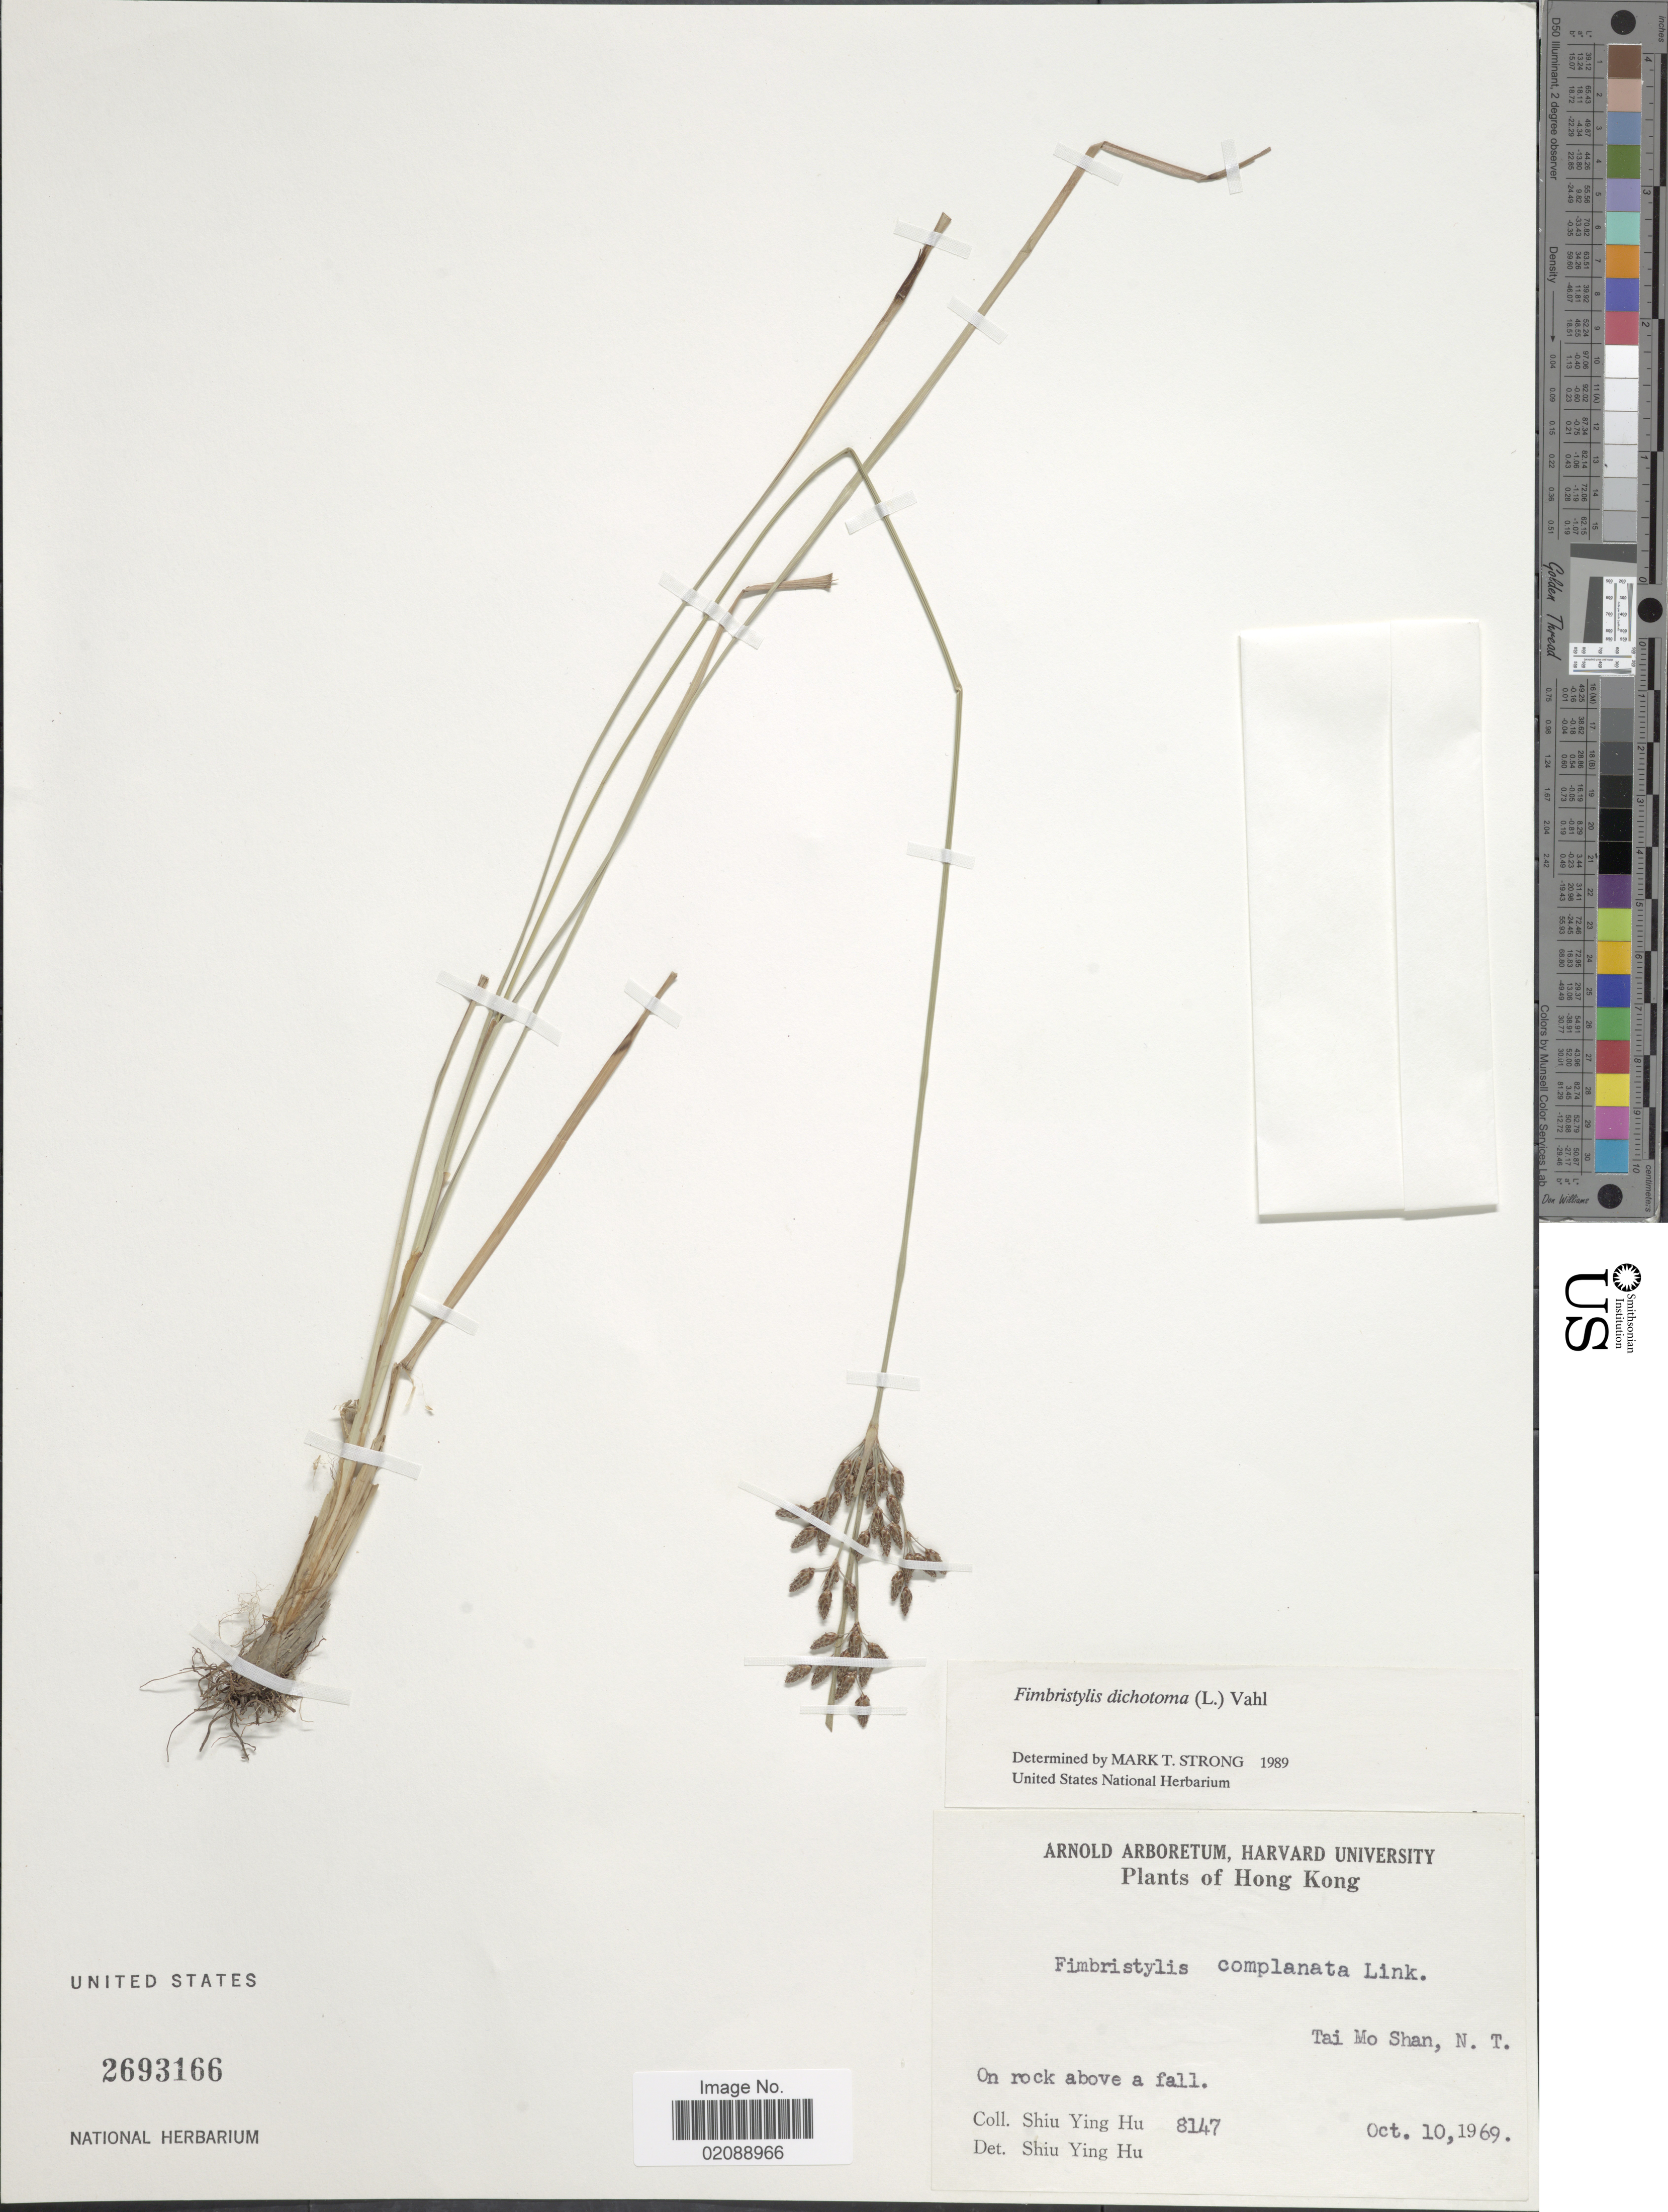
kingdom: Plantae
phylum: Tracheophyta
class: Liliopsida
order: Poales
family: Cyperaceae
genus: Fimbristylis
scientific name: Fimbristylis dichotoma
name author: (L.) Vahl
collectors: S. Y. Hu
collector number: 8147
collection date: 1969-10-10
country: China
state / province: Hong Kong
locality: Tai Mo Shan, N. T., on rock above a fall.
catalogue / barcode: US 2693166